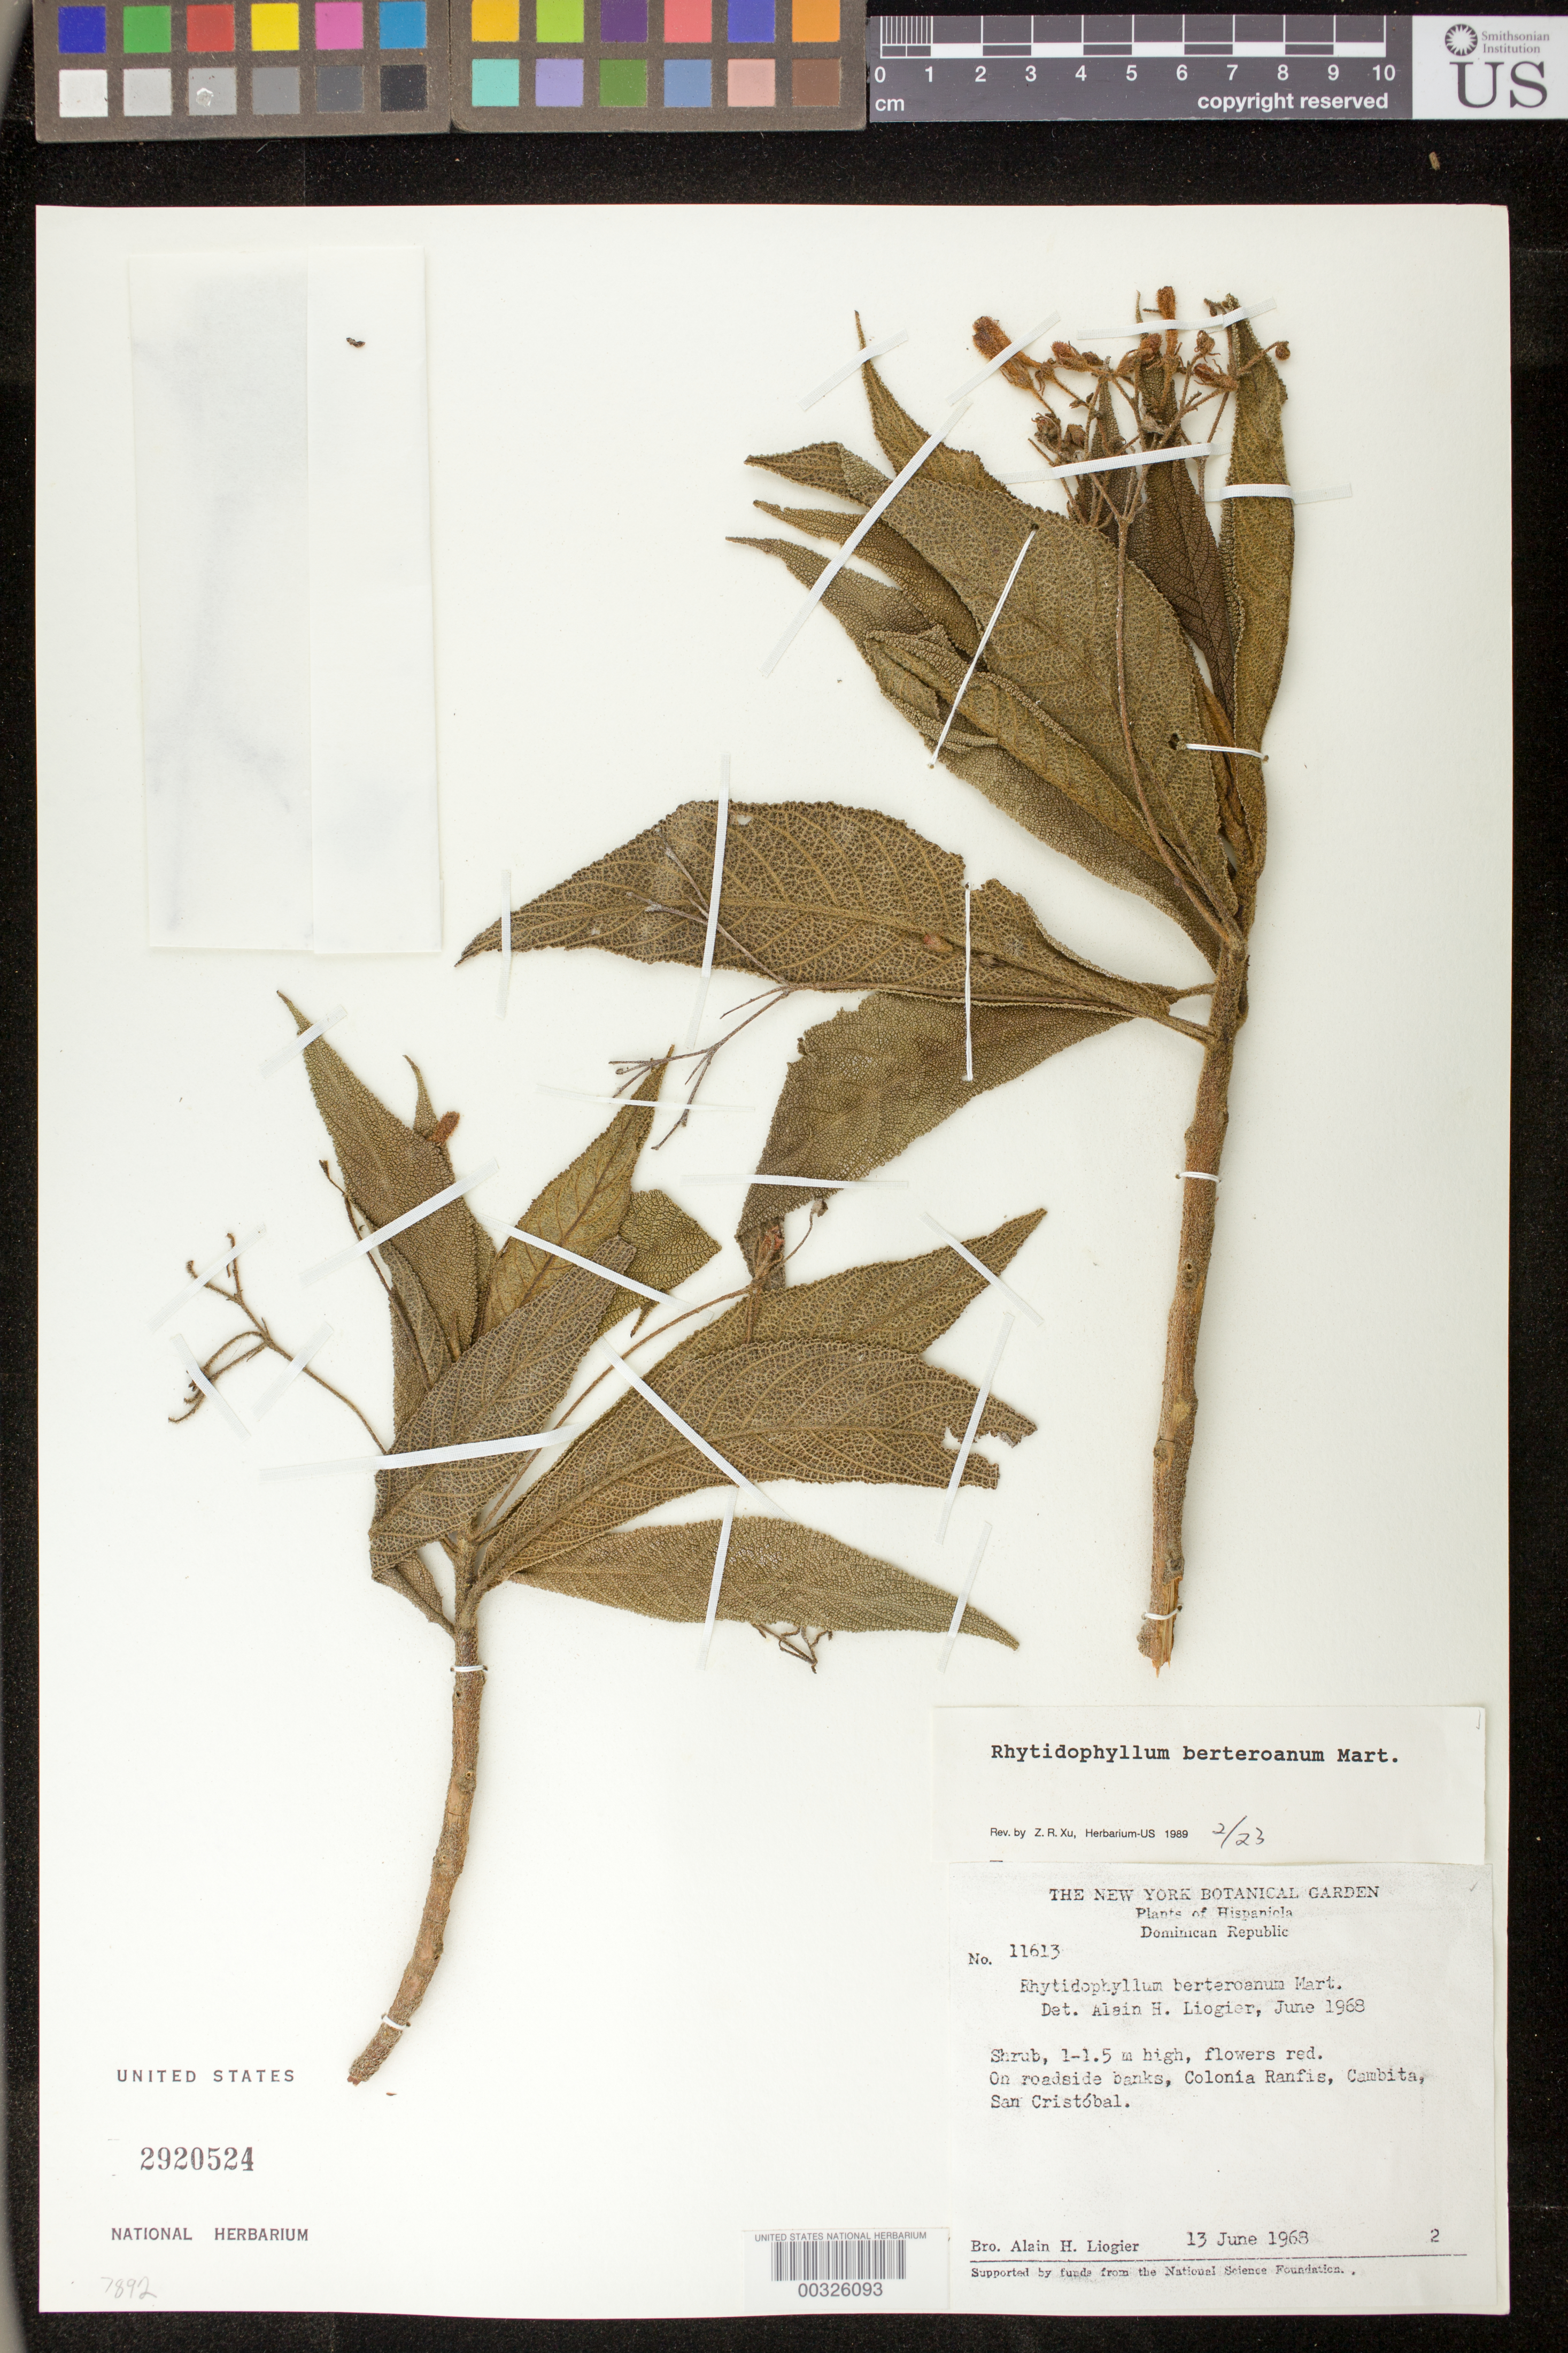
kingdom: Plantae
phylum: Tracheophyta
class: Magnoliopsida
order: Lamiales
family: Gesneriaceae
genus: Rhytidophyllum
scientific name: Rhytidophyllum berteroanum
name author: Mart.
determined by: Skog, Laurence E.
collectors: A. H. Liogier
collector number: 11613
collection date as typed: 13 Jun 1968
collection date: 1968-06-13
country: Dominican Republic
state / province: San Cristóbal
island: Hispaniola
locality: Colonía Ranfis, Cambita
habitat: On roadside banks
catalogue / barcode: US 2920524